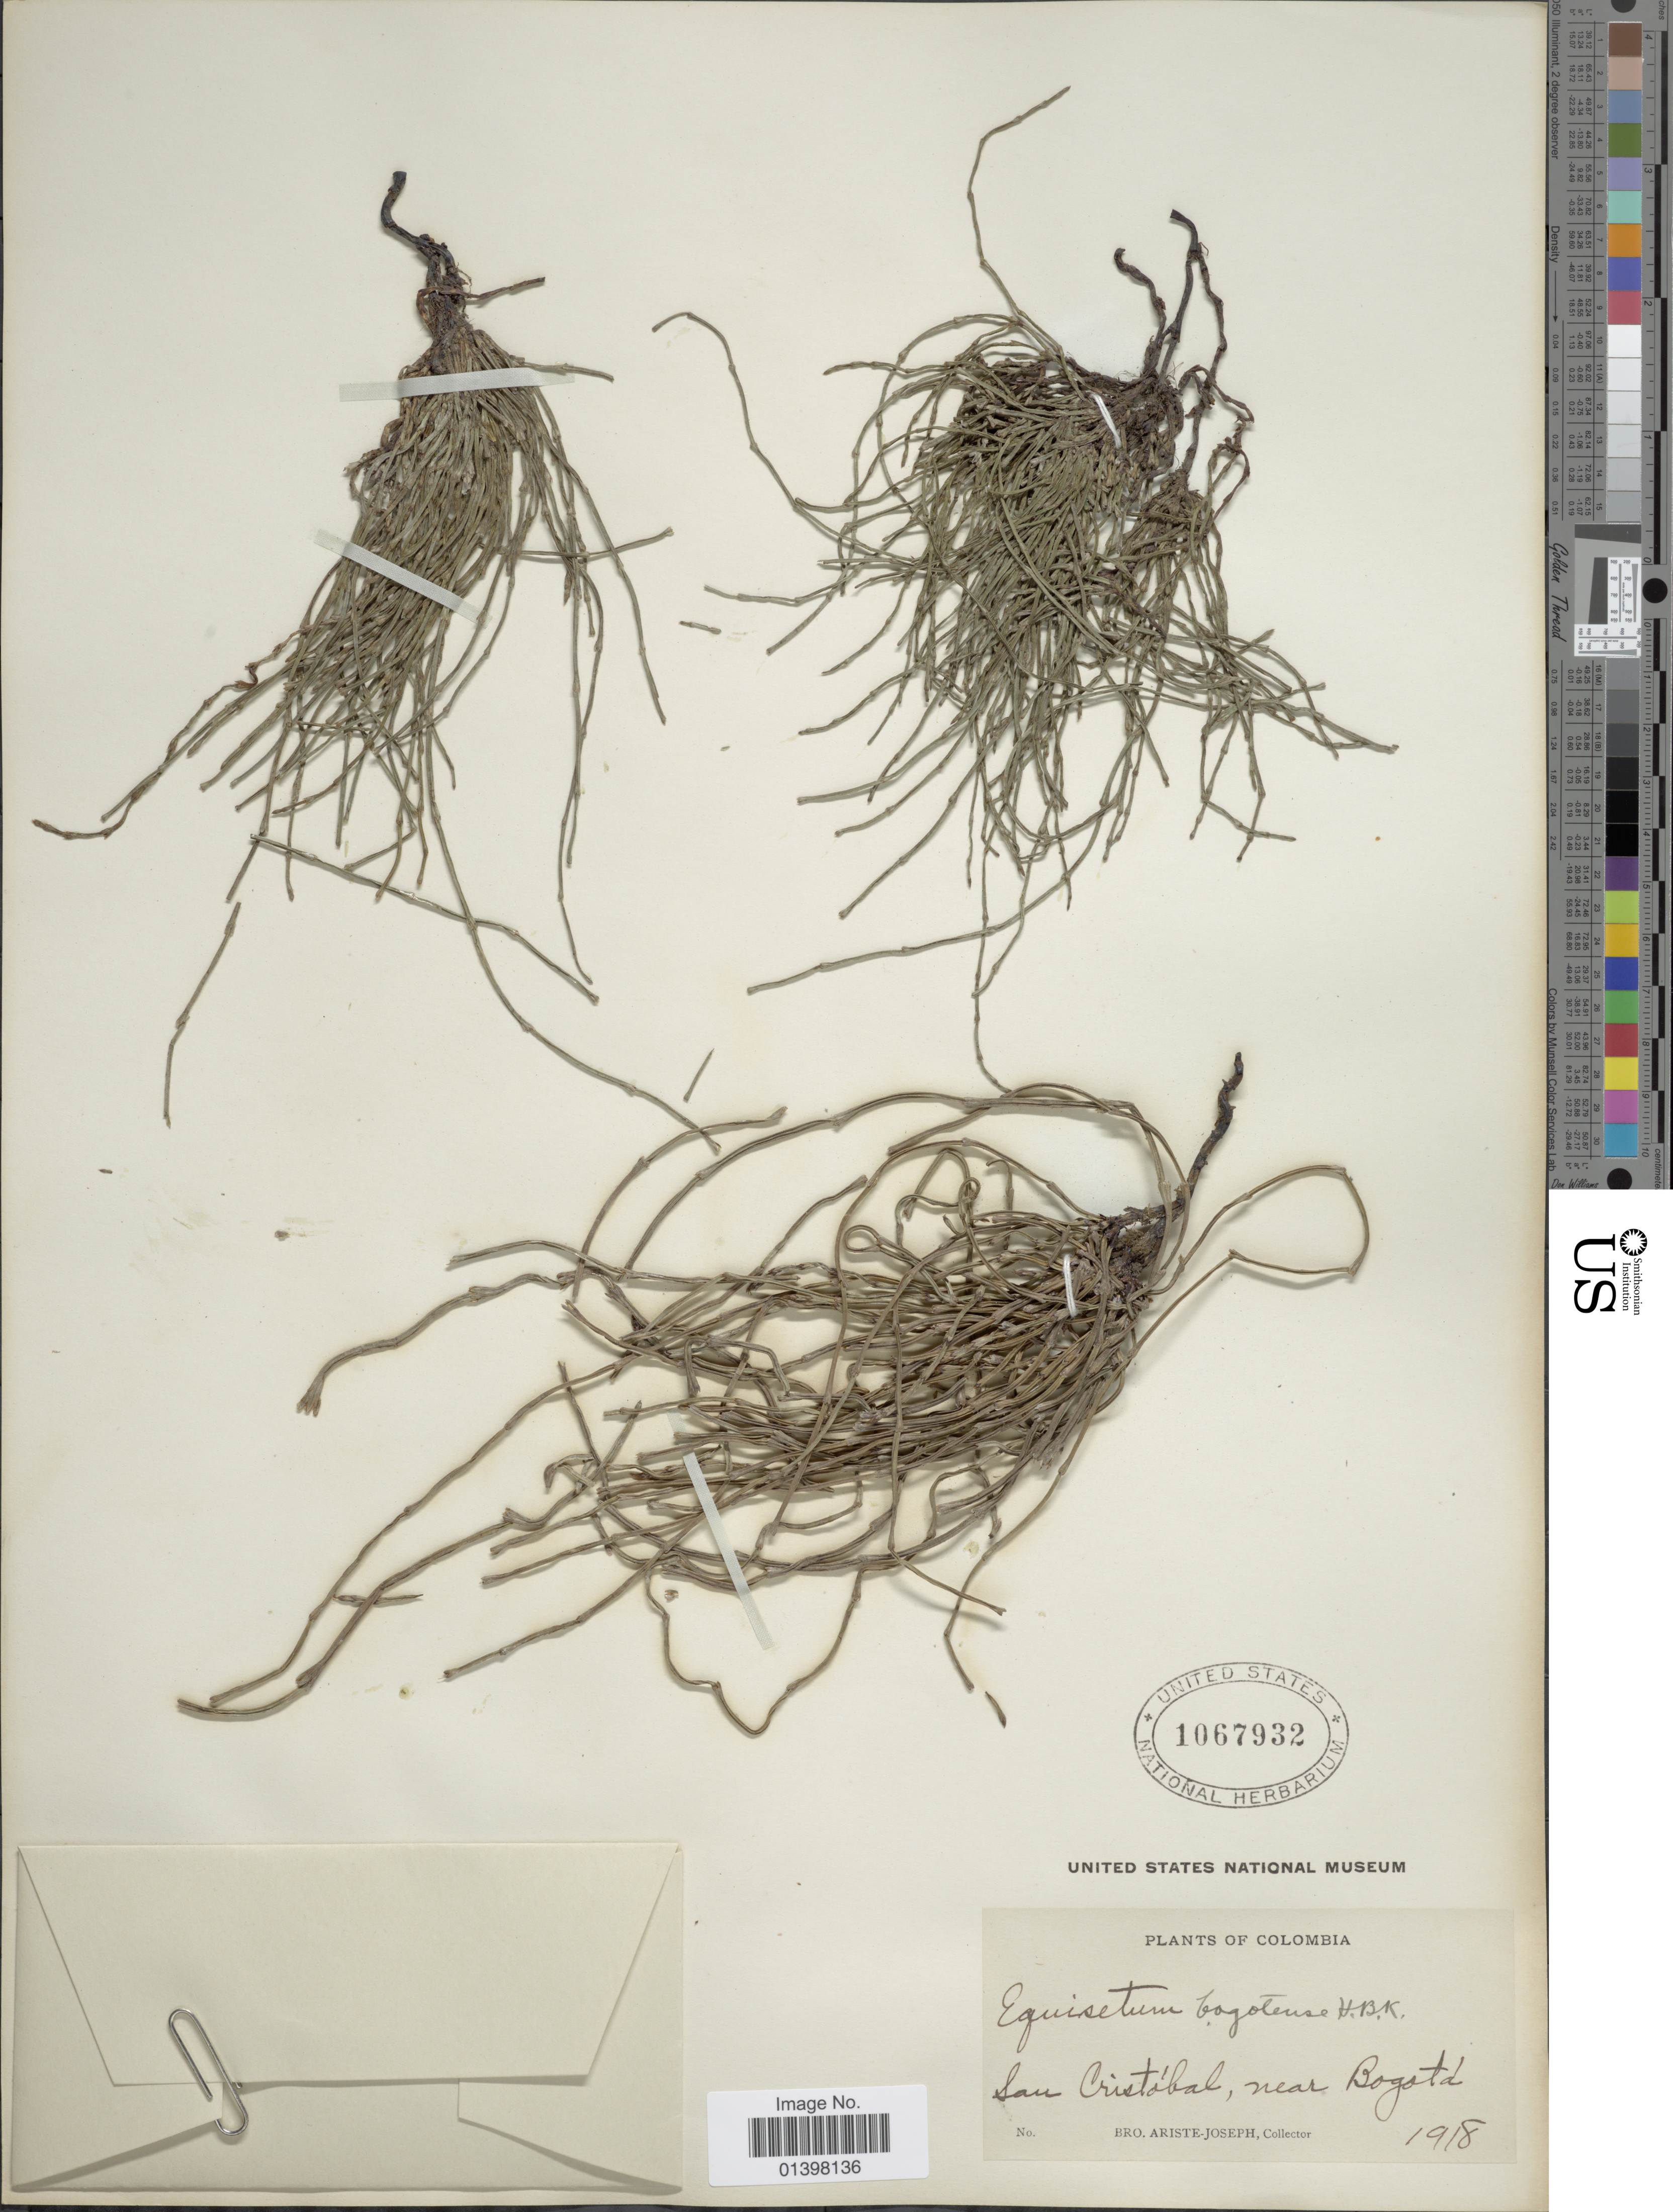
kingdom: Plantae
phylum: Tracheophyta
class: Polypodiopsida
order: Equisetales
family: Equisetaceae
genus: Equisetum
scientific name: Equisetum bogotense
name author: Kunth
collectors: Bro. Ariste-Joseph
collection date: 1918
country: Colombia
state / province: Bogota D.C.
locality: San Cristobal, near Bogota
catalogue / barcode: US 1067932